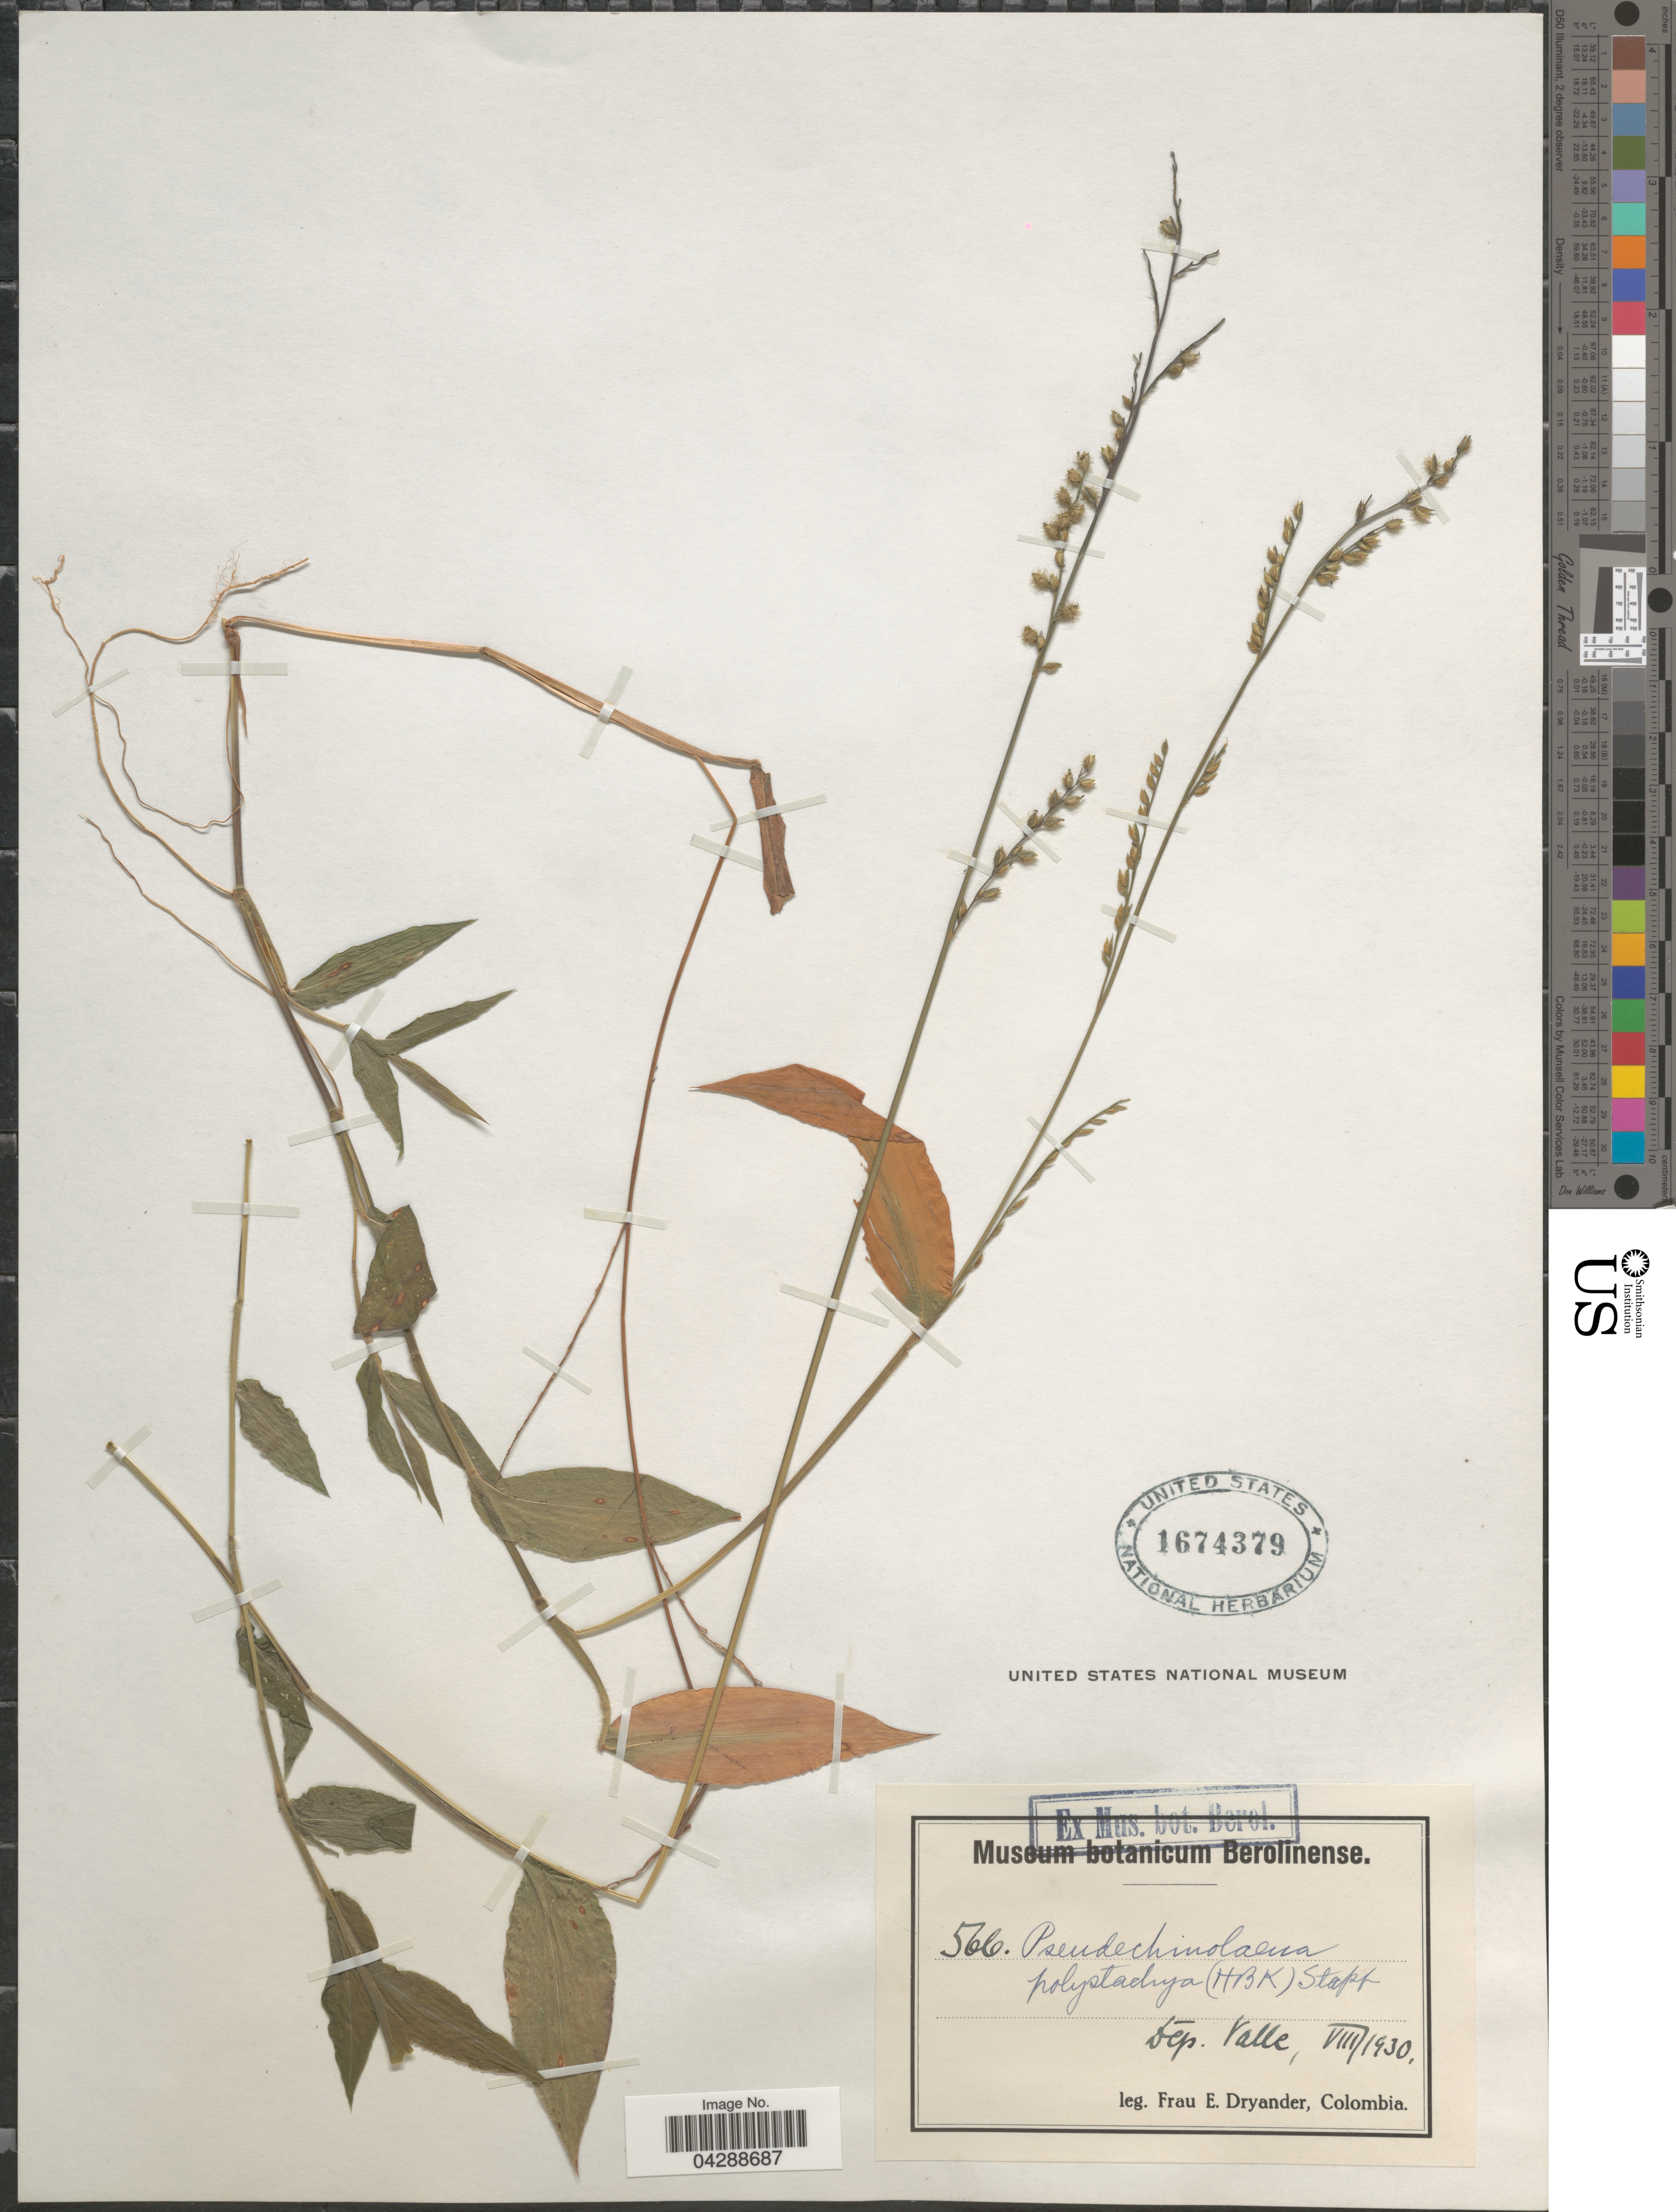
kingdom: Plantae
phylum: Tracheophyta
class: Liliopsida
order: Poales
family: Poaceae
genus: Pseudechinolaena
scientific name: Pseudechinolaena polystachya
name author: (Kunth) Stapf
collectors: F. Dryander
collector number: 566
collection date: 1930-08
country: Colombia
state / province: Valle del Cauca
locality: Dep. Valle.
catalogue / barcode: US 1674379